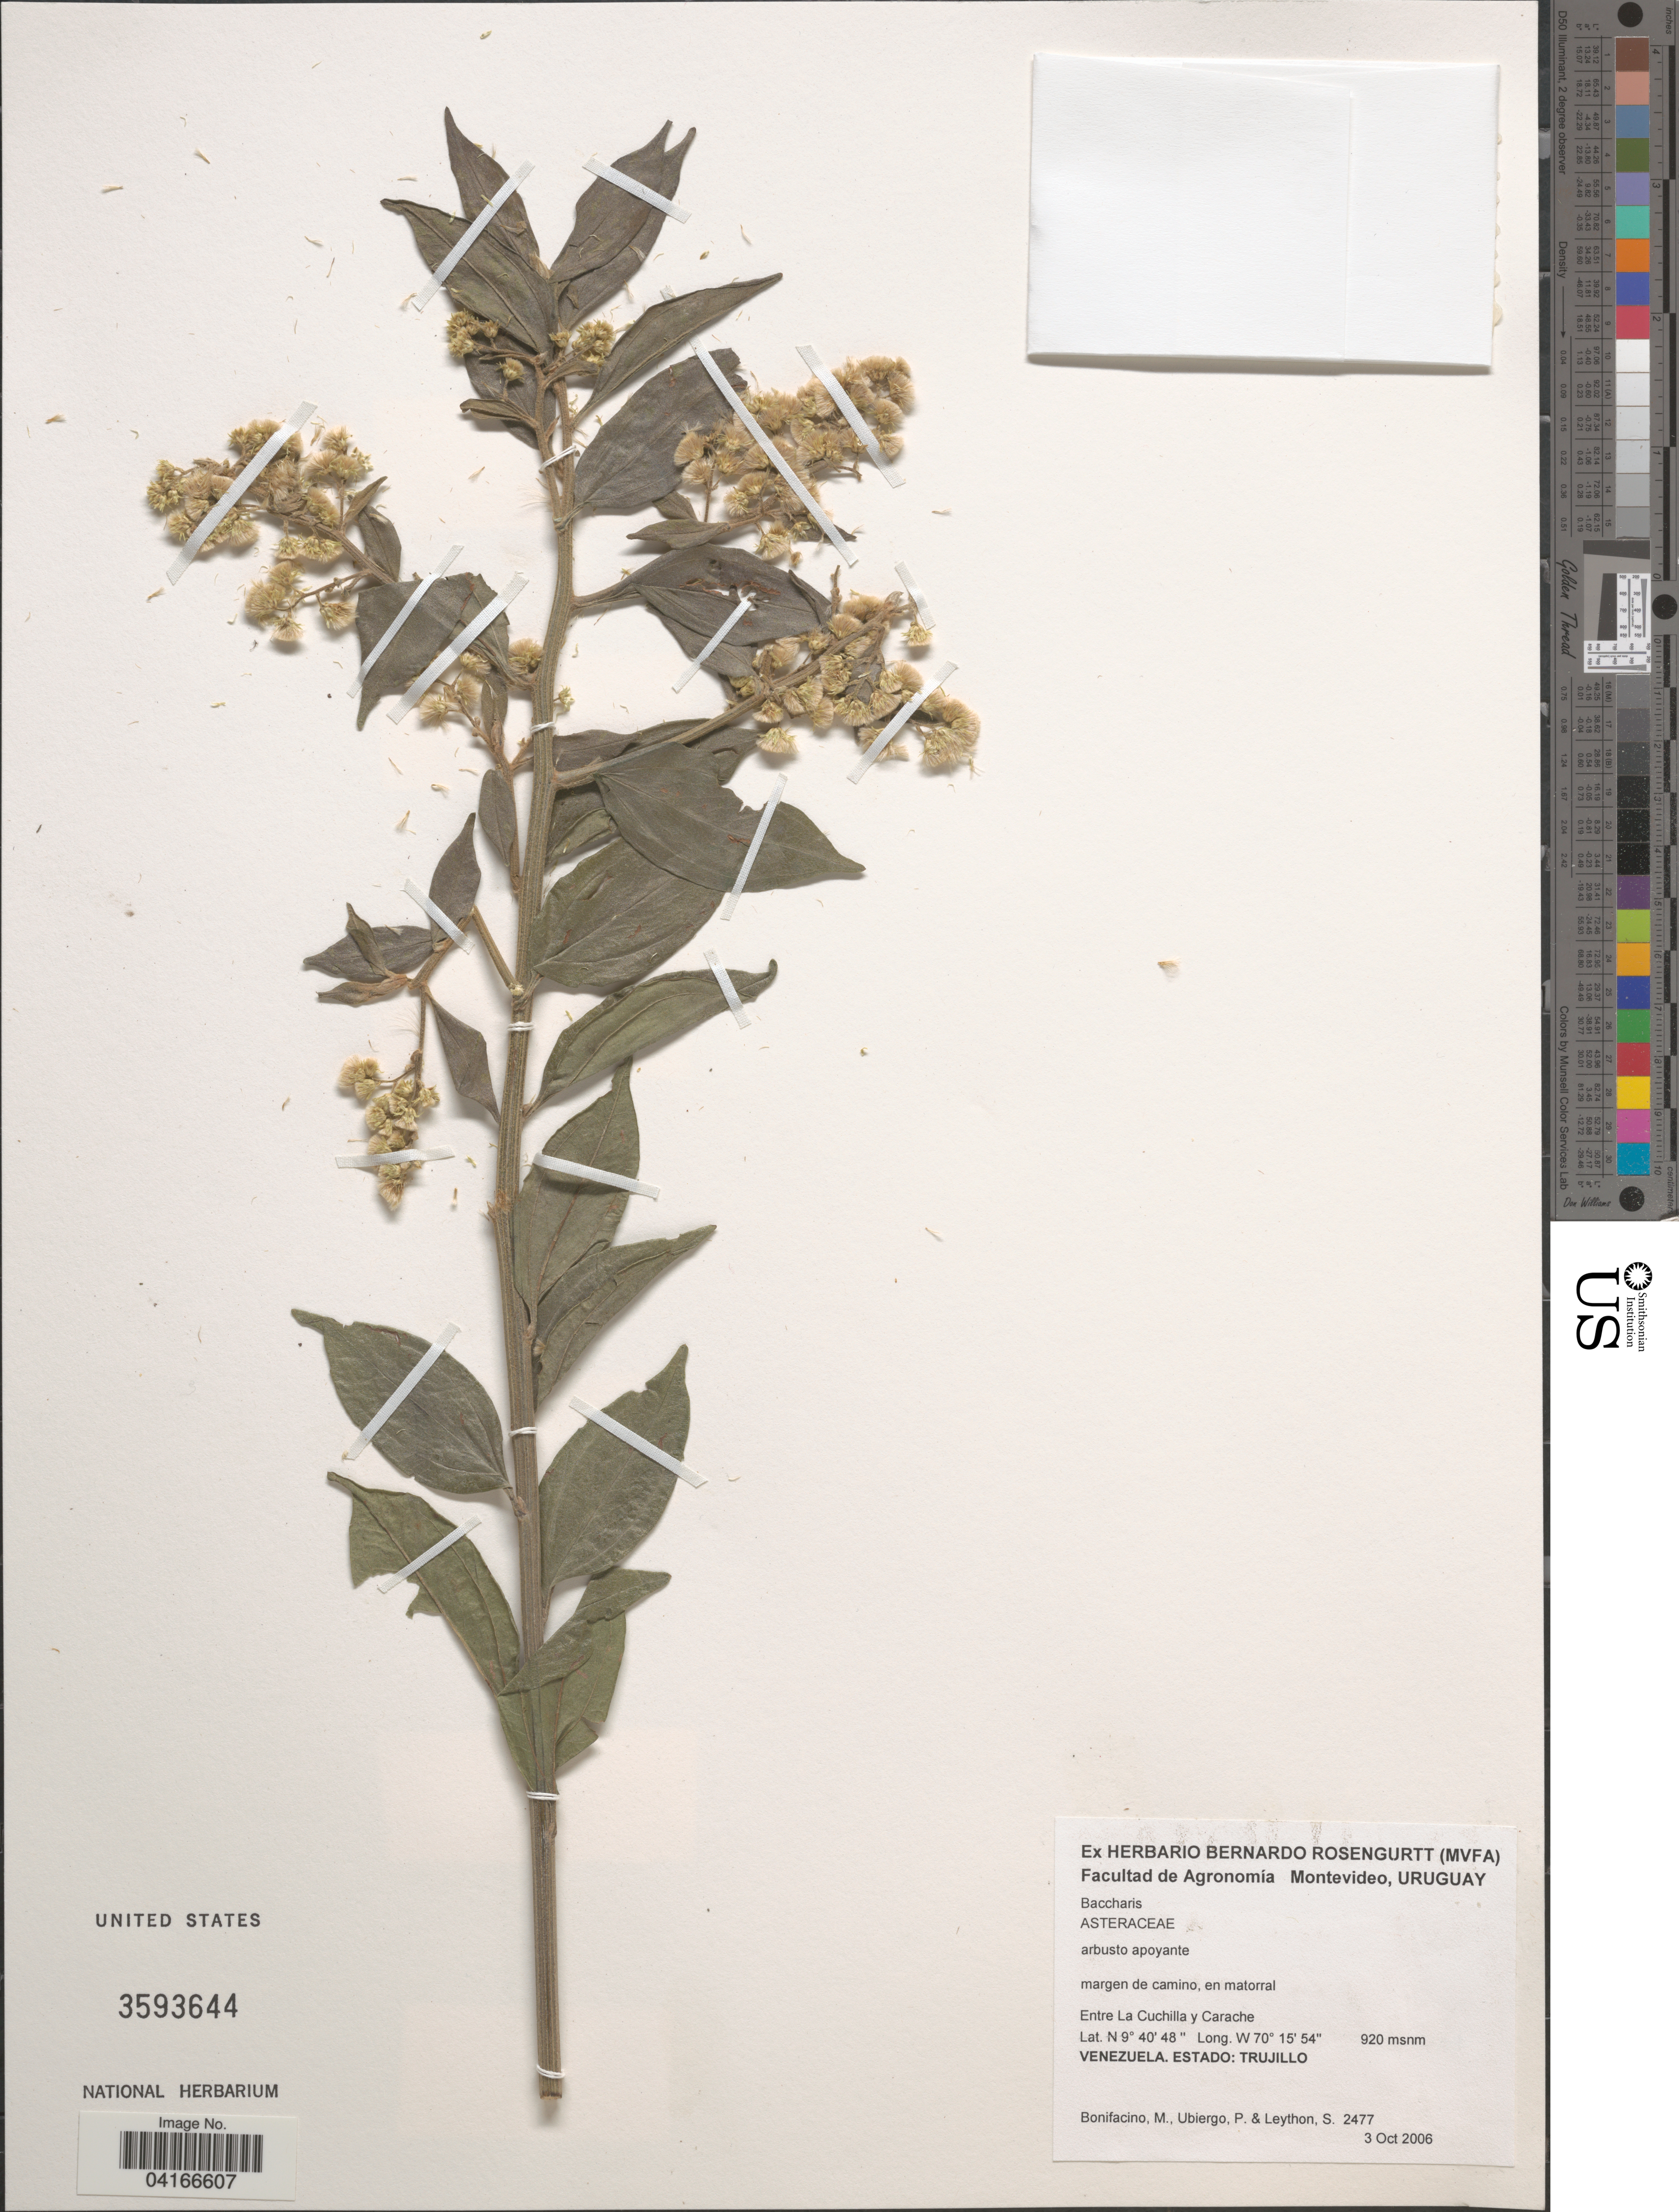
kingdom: Plantae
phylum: Tracheophyta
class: Magnoliopsida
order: Asterales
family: Asteraceae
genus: Baccharis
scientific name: Baccharis sp.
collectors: M. Bonifacino, P. Ubiergo & S. Leython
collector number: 2477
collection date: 2006-10-03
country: Venezuela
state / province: Trujillo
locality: Entre La Cuchilla y Carache.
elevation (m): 920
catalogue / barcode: US 3593644